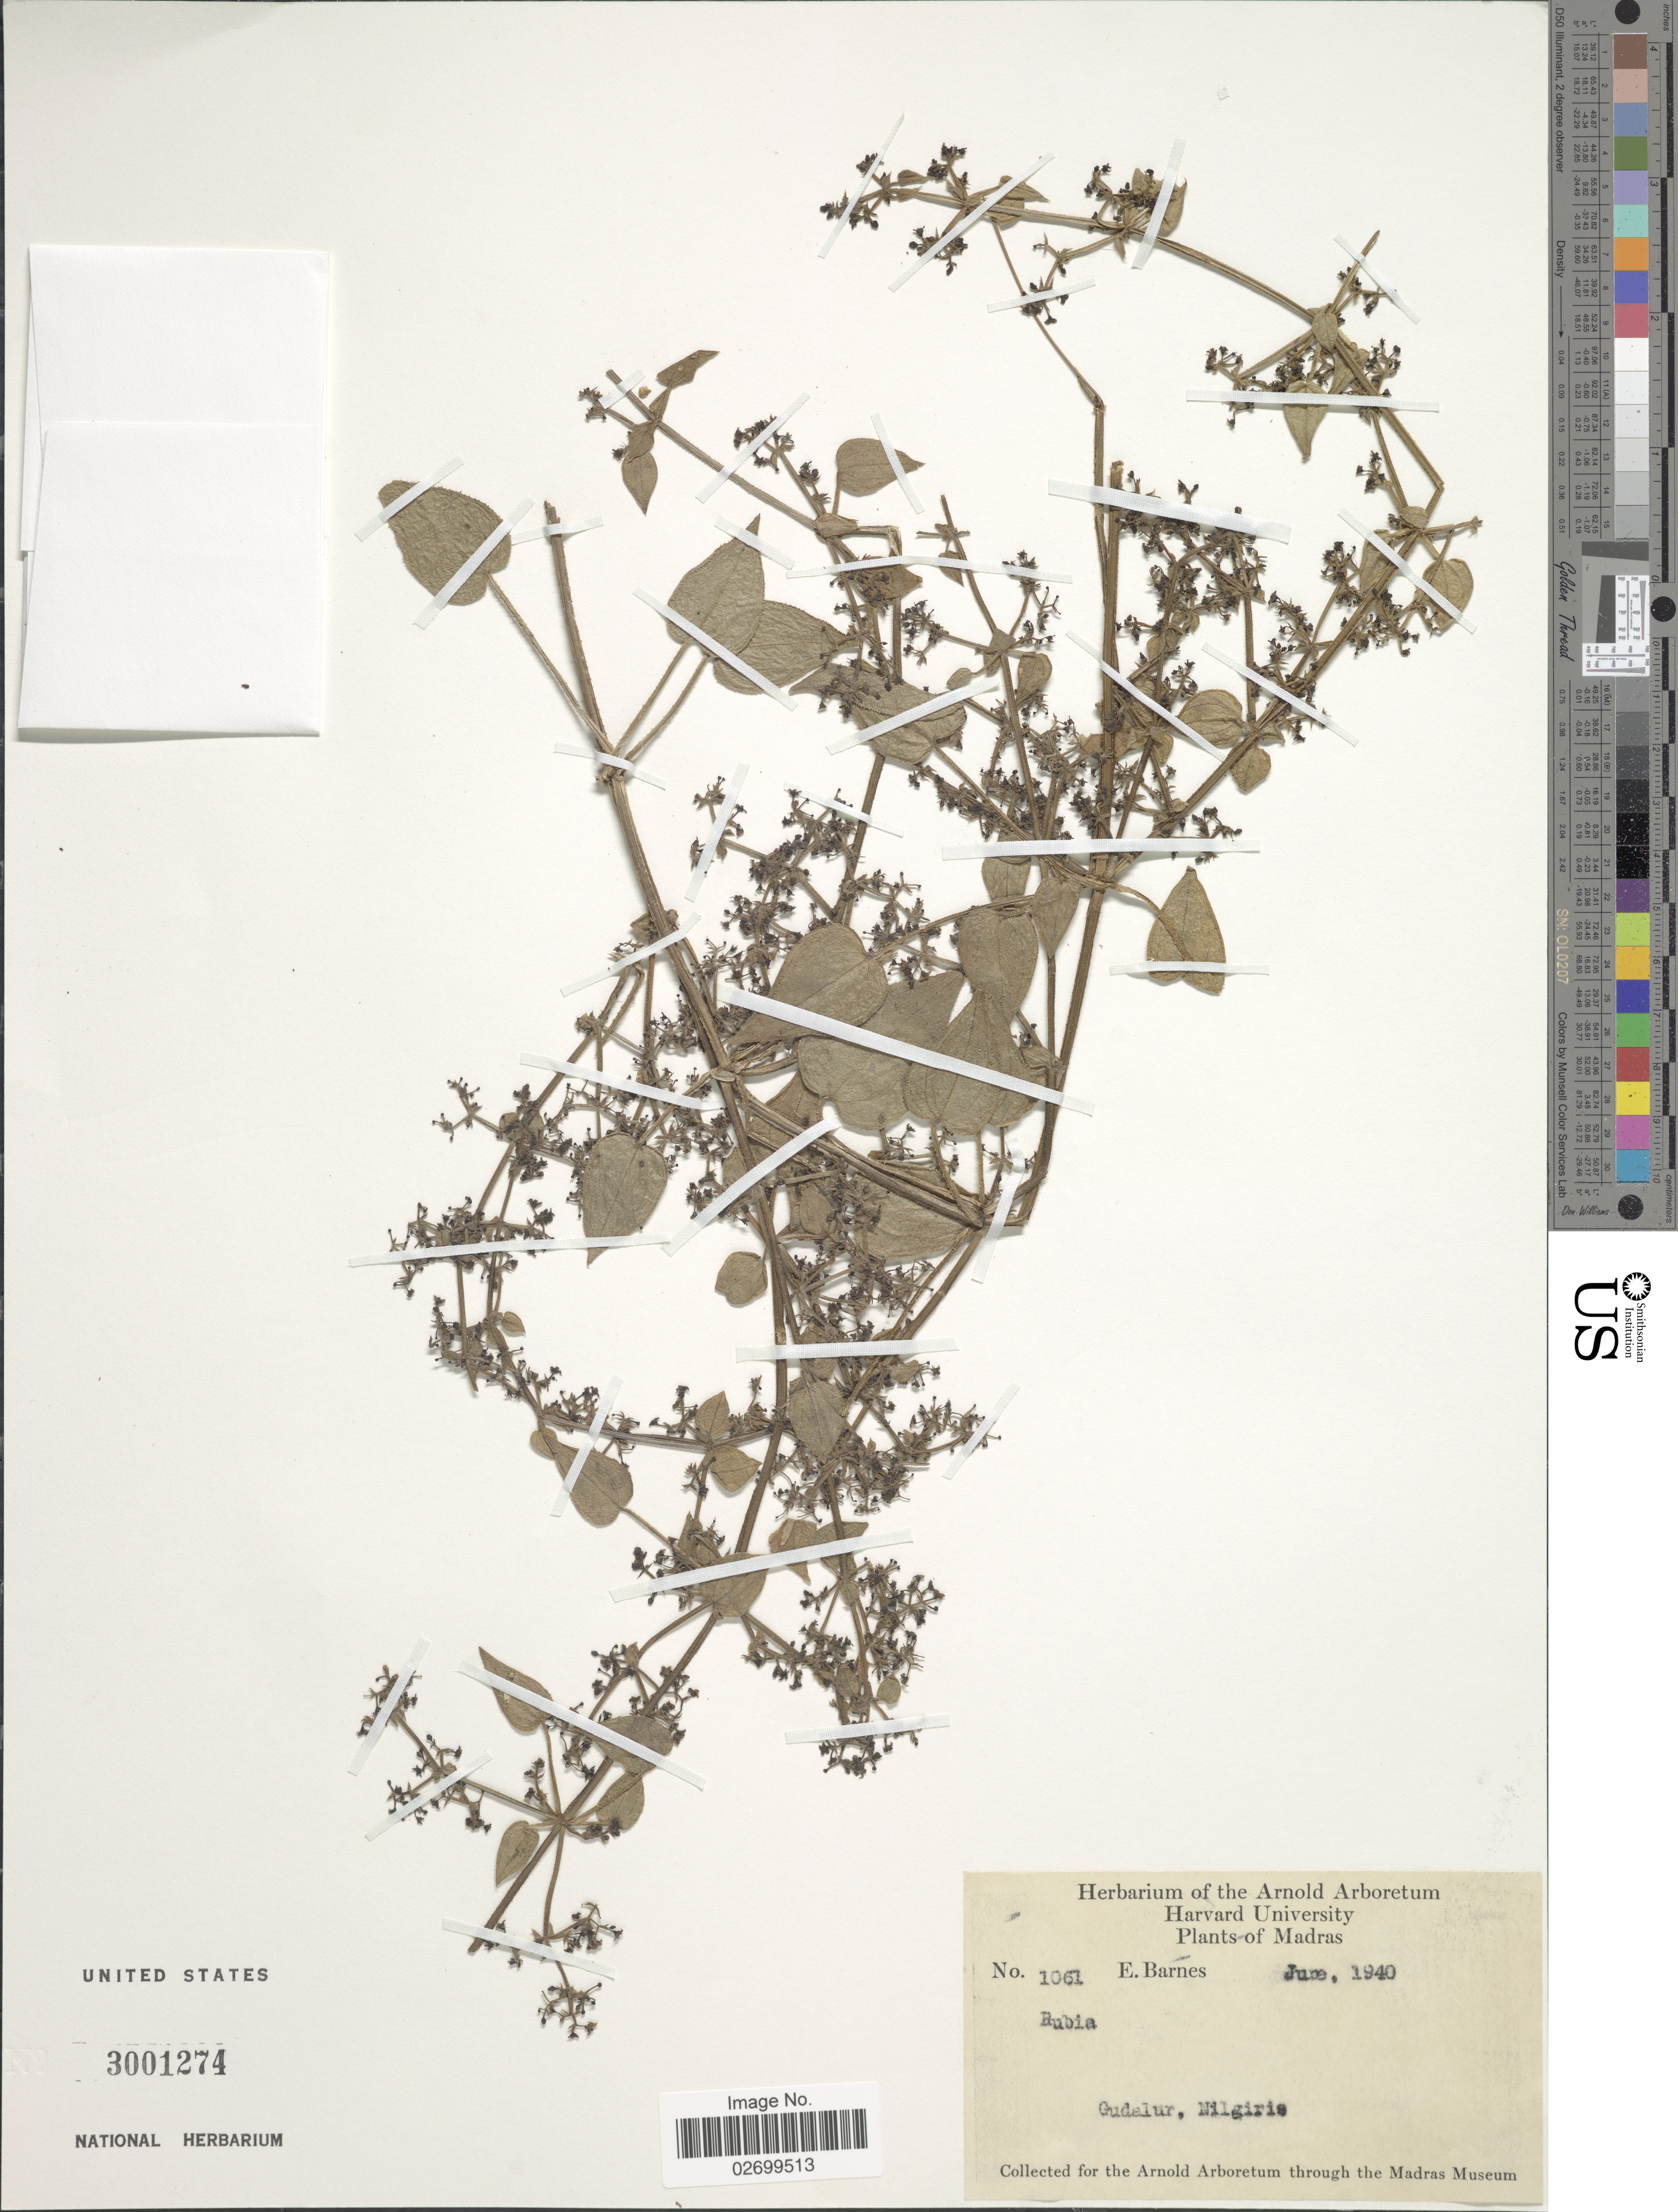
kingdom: Plantae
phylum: Tracheophyta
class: Magnoliopsida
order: Gentianales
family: Rubiaceae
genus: Rubia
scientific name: Rubia sp.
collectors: E. Barnes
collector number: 1061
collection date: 1940-06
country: India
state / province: Tamil Nadu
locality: Madras, Gudalur, Nilgurie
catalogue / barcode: US 3001274